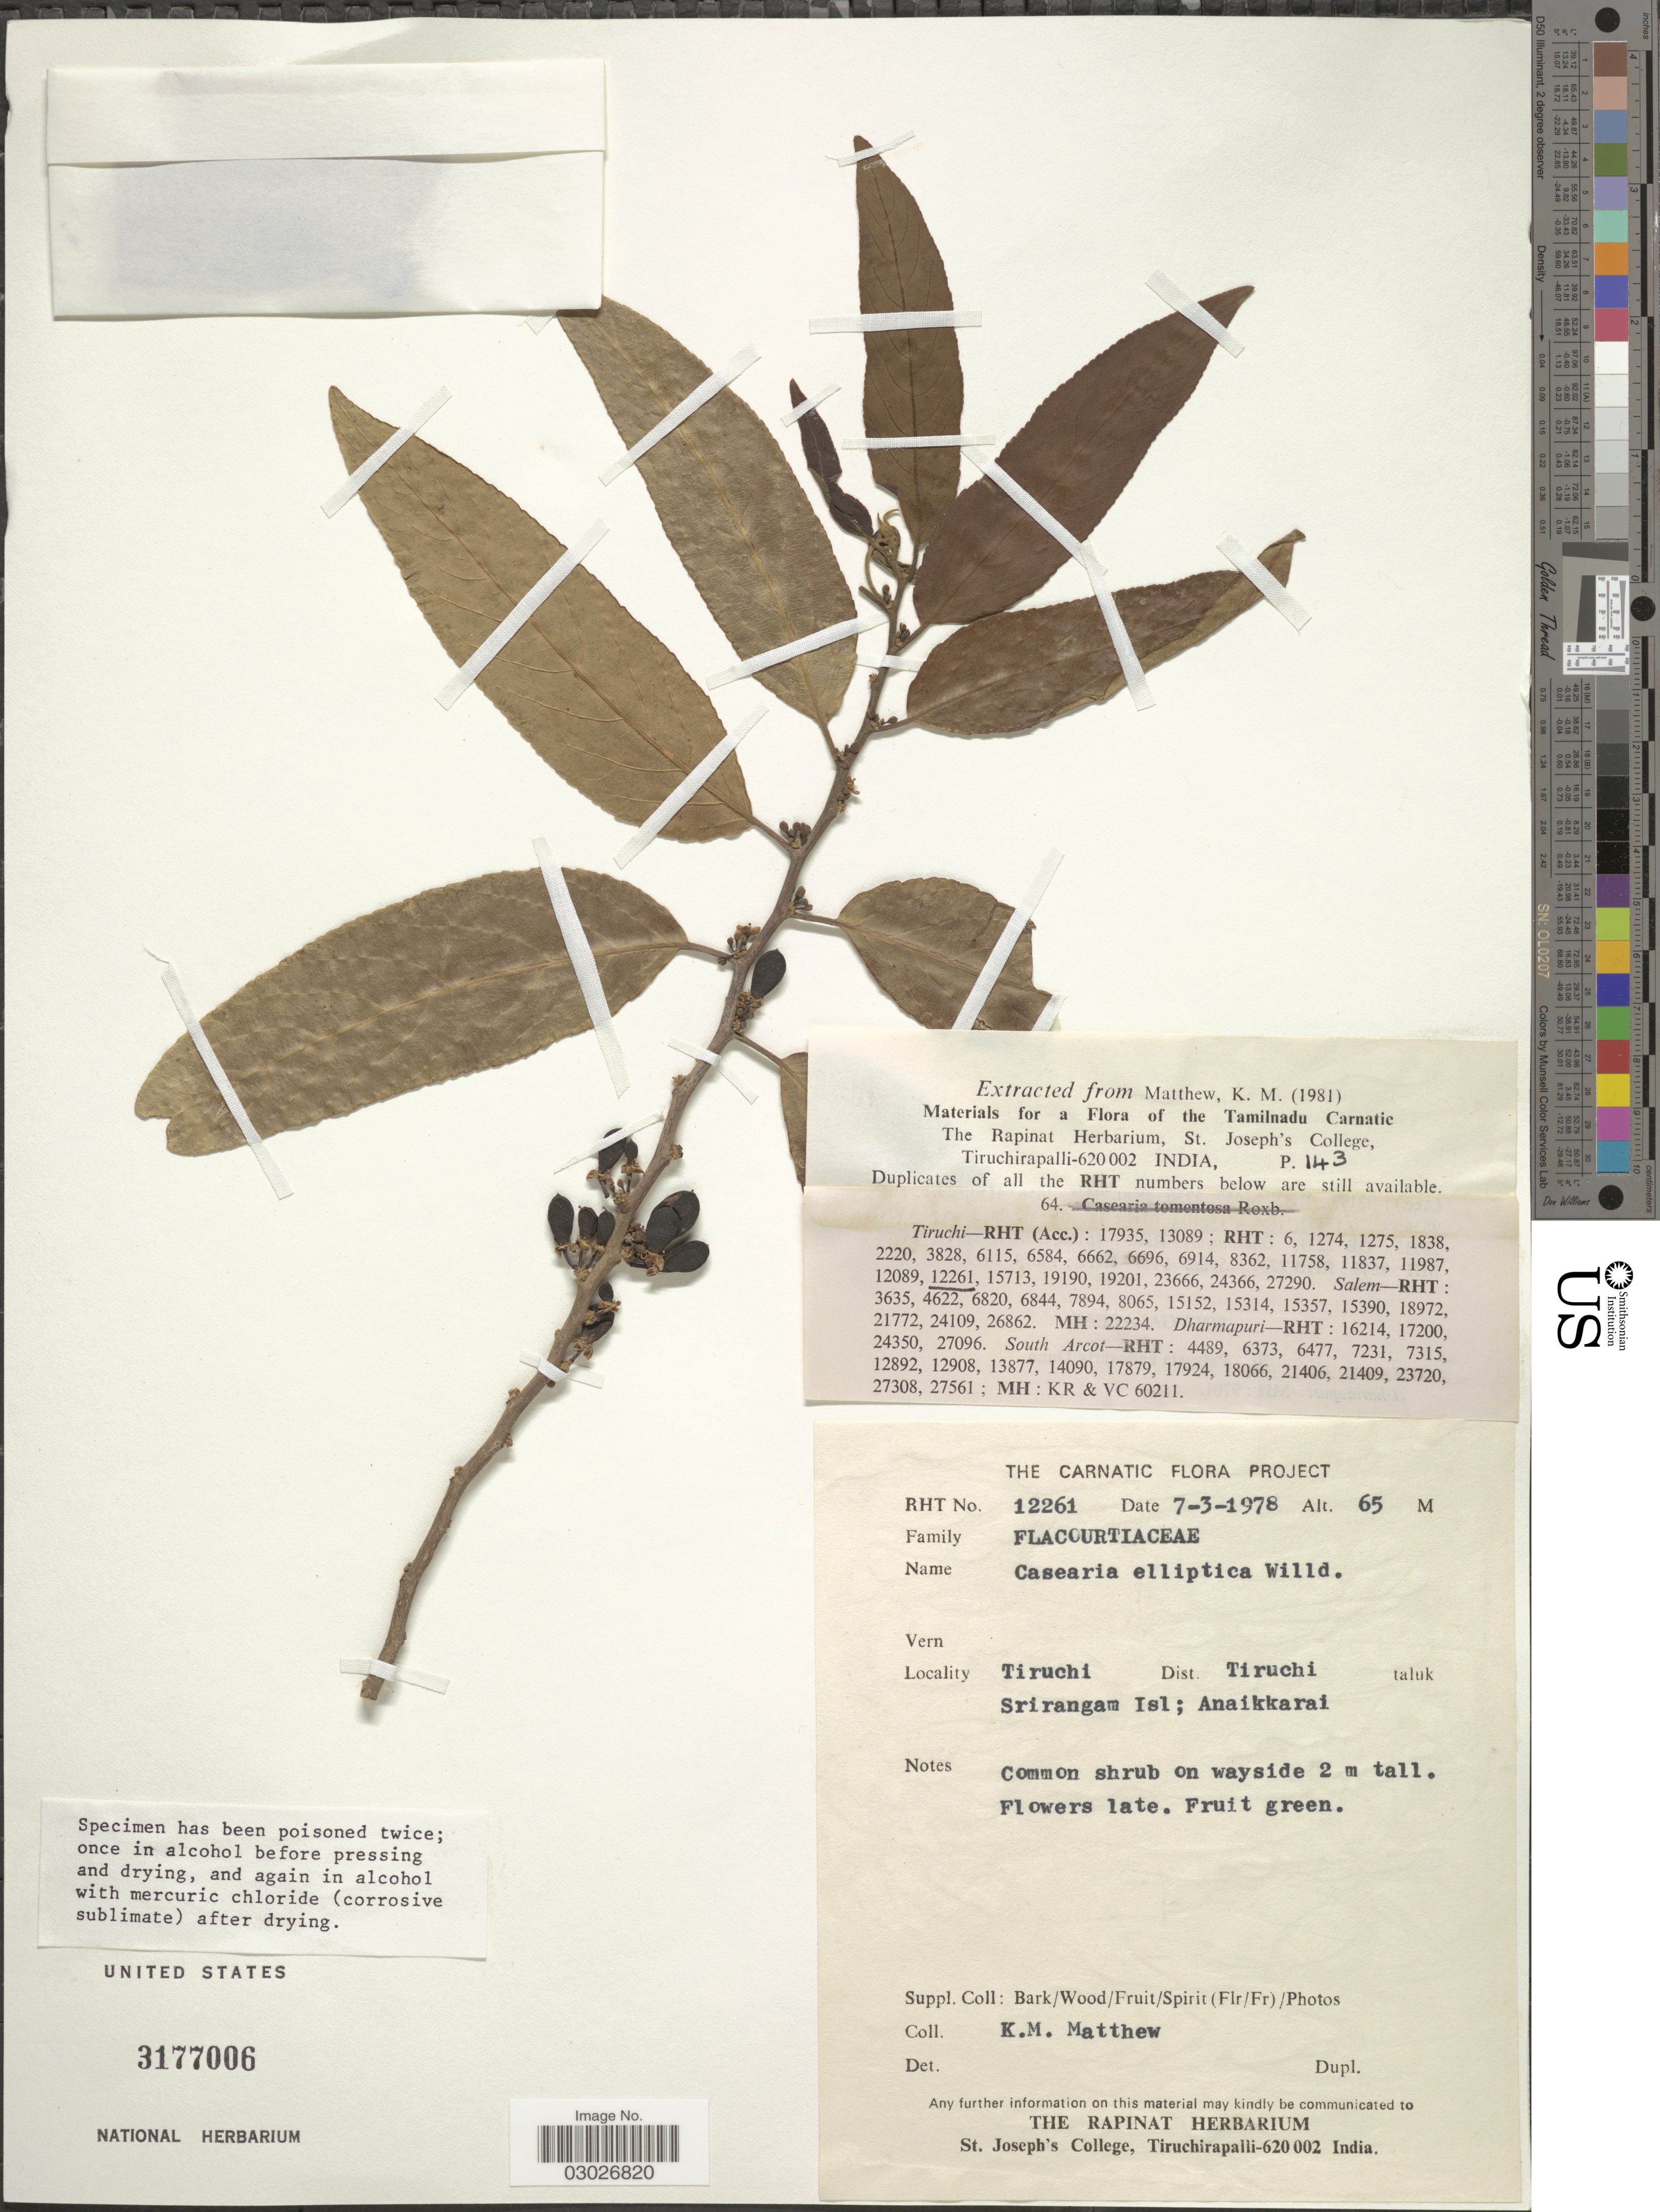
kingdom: Plantae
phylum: Tracheophyta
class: Magnoliopsida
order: Malpighiales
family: Salicaceae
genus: Casearia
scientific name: Casearia tomentosa subsp. tomentosa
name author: Roxb.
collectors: K. M. Matthew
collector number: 12261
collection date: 1978-03-07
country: India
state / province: Tamil Nadu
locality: Tamilnadu Carnatic. Carnatic. Tiruchi, Dist. Tiruchi taluk Srirangam Isl; Anaikkarai.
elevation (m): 65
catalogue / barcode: US 3177006